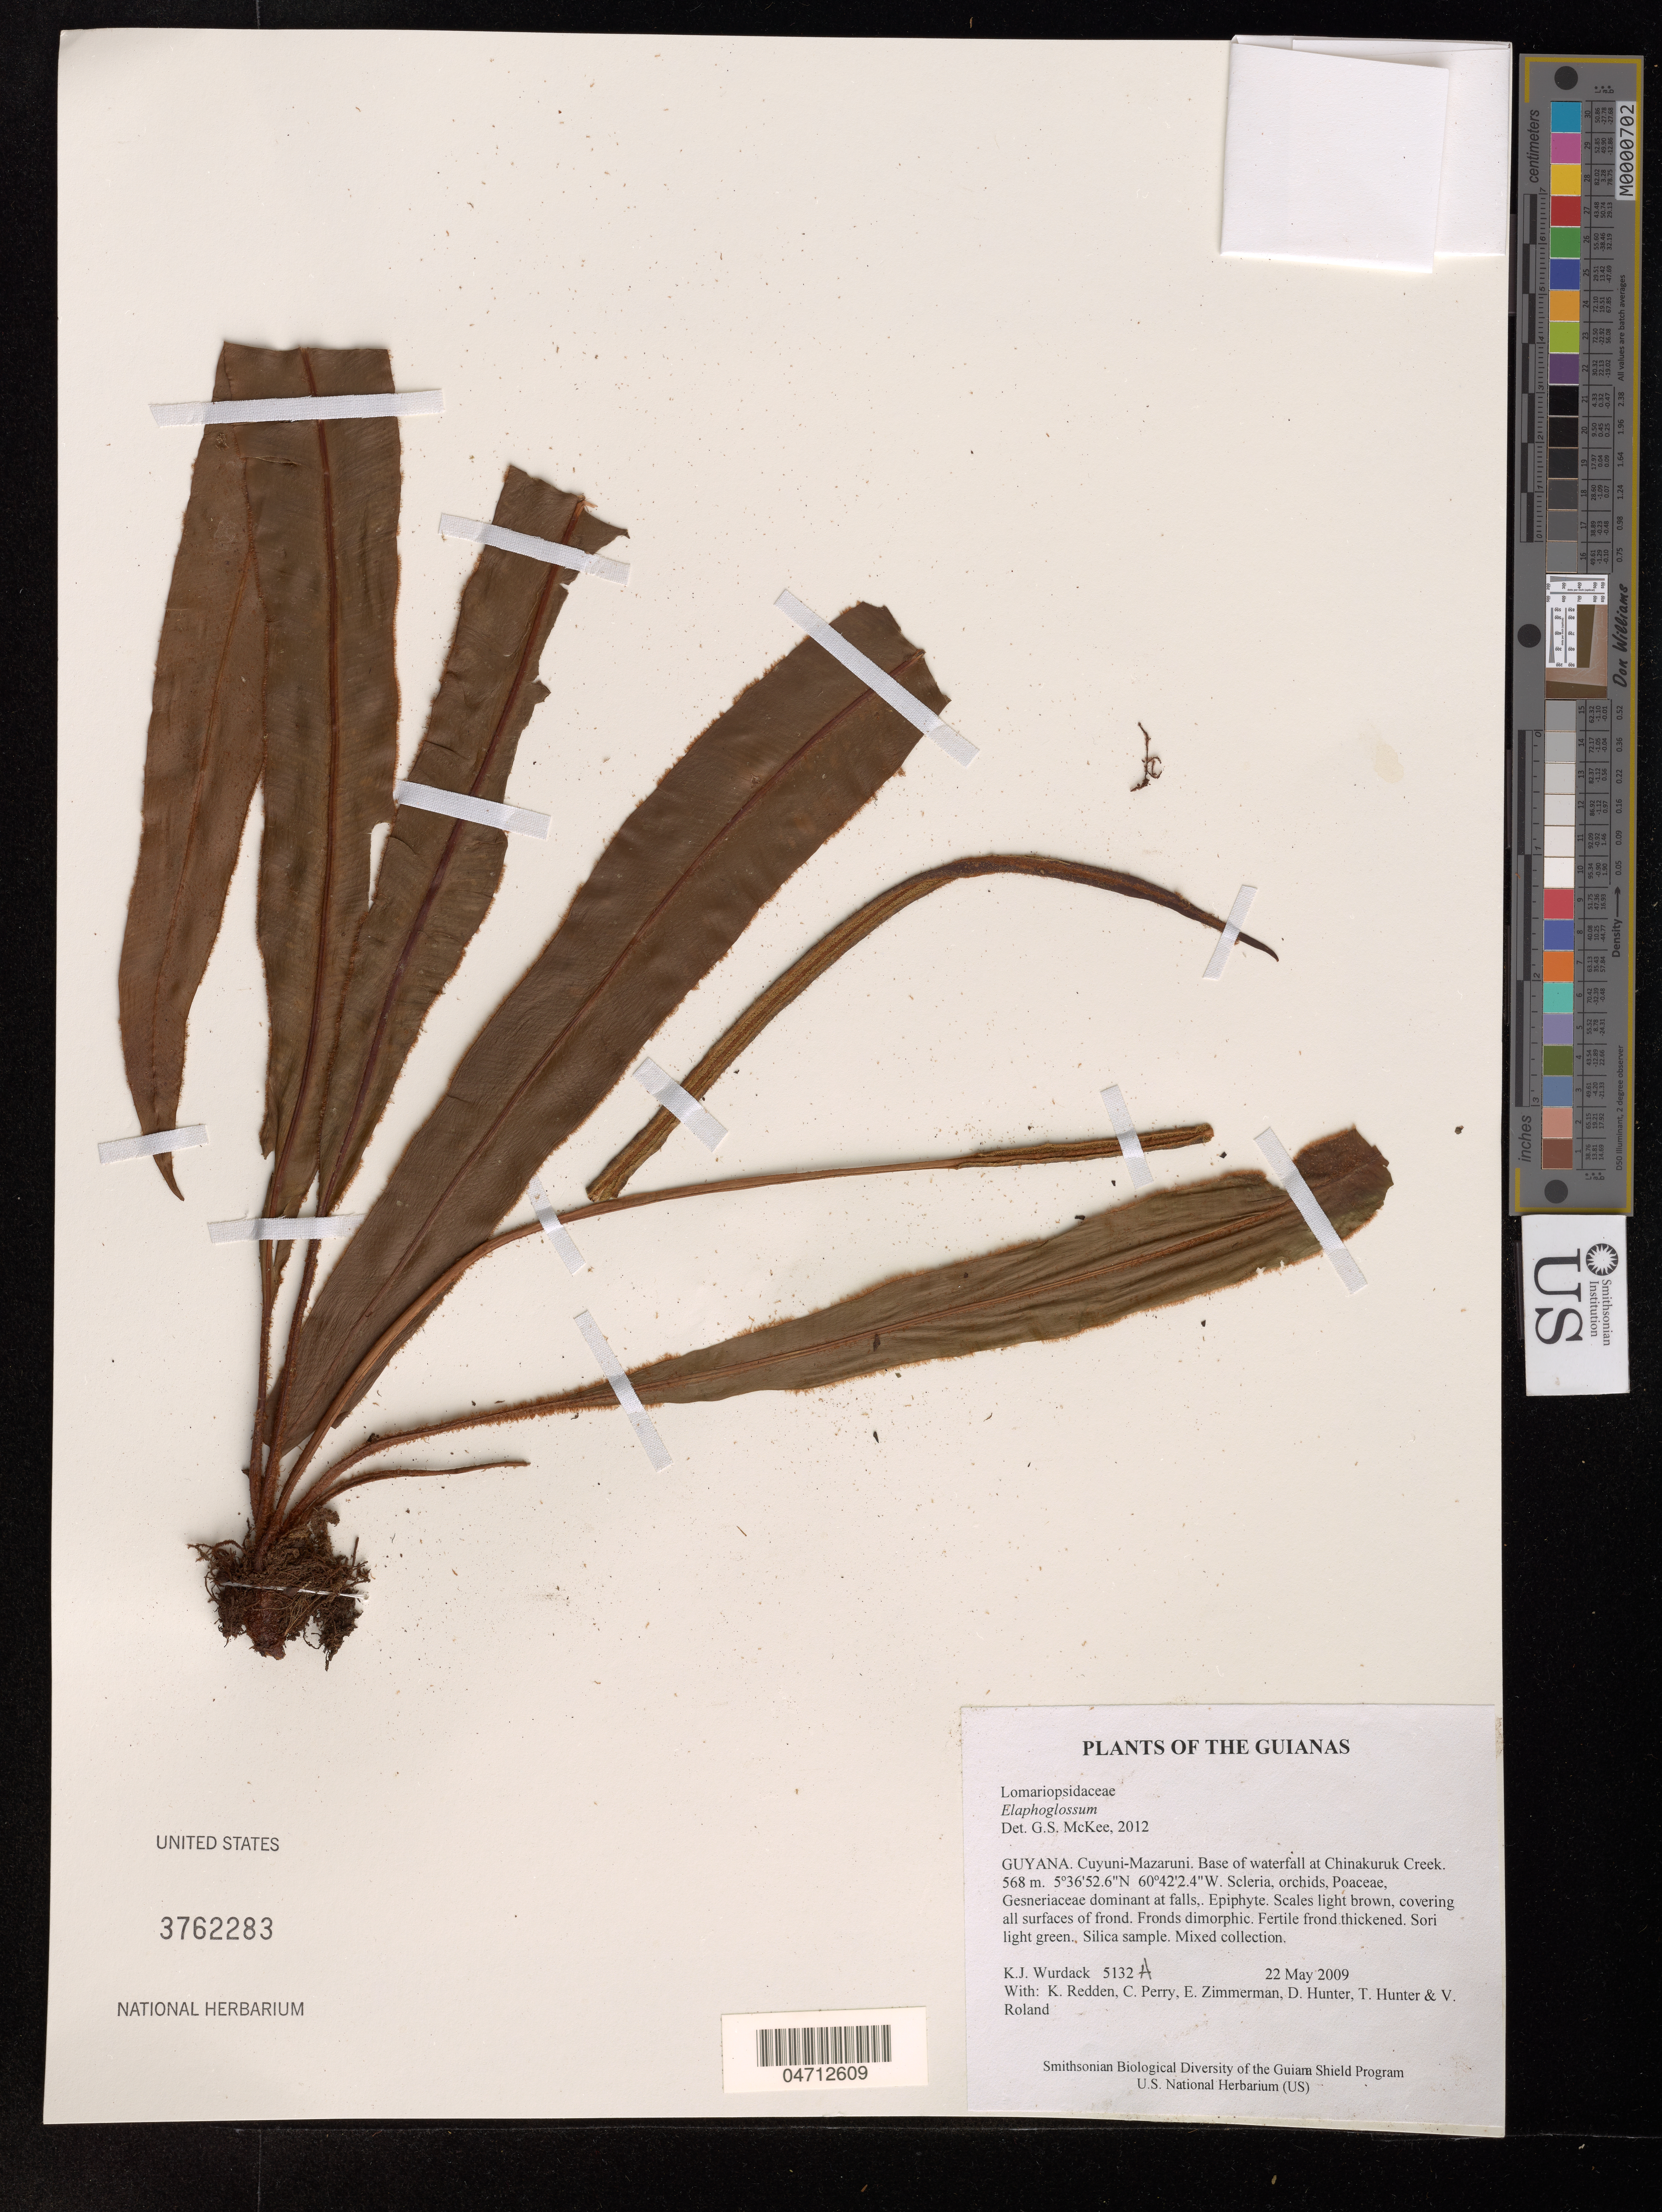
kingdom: Plantae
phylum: Tracheophyta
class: Polypodiopsida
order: Hymenophyllales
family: Hymenophyllaceae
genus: Trichomanes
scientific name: Trichomanes sp.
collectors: K. Wurdack, K. M. Redden, C. Perry, E. Zimmerman, D. Hunter, T. Hunter & V. Roland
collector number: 5132 a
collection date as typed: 22 May 2009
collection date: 2009-05-22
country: Guyana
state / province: Cuyuni-Mazaruni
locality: Base of waterfall at Chinakuruk Creek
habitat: Scleria, orchids, Poaceae, Gesneriaceae dominant at falls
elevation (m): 568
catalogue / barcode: US 3762283